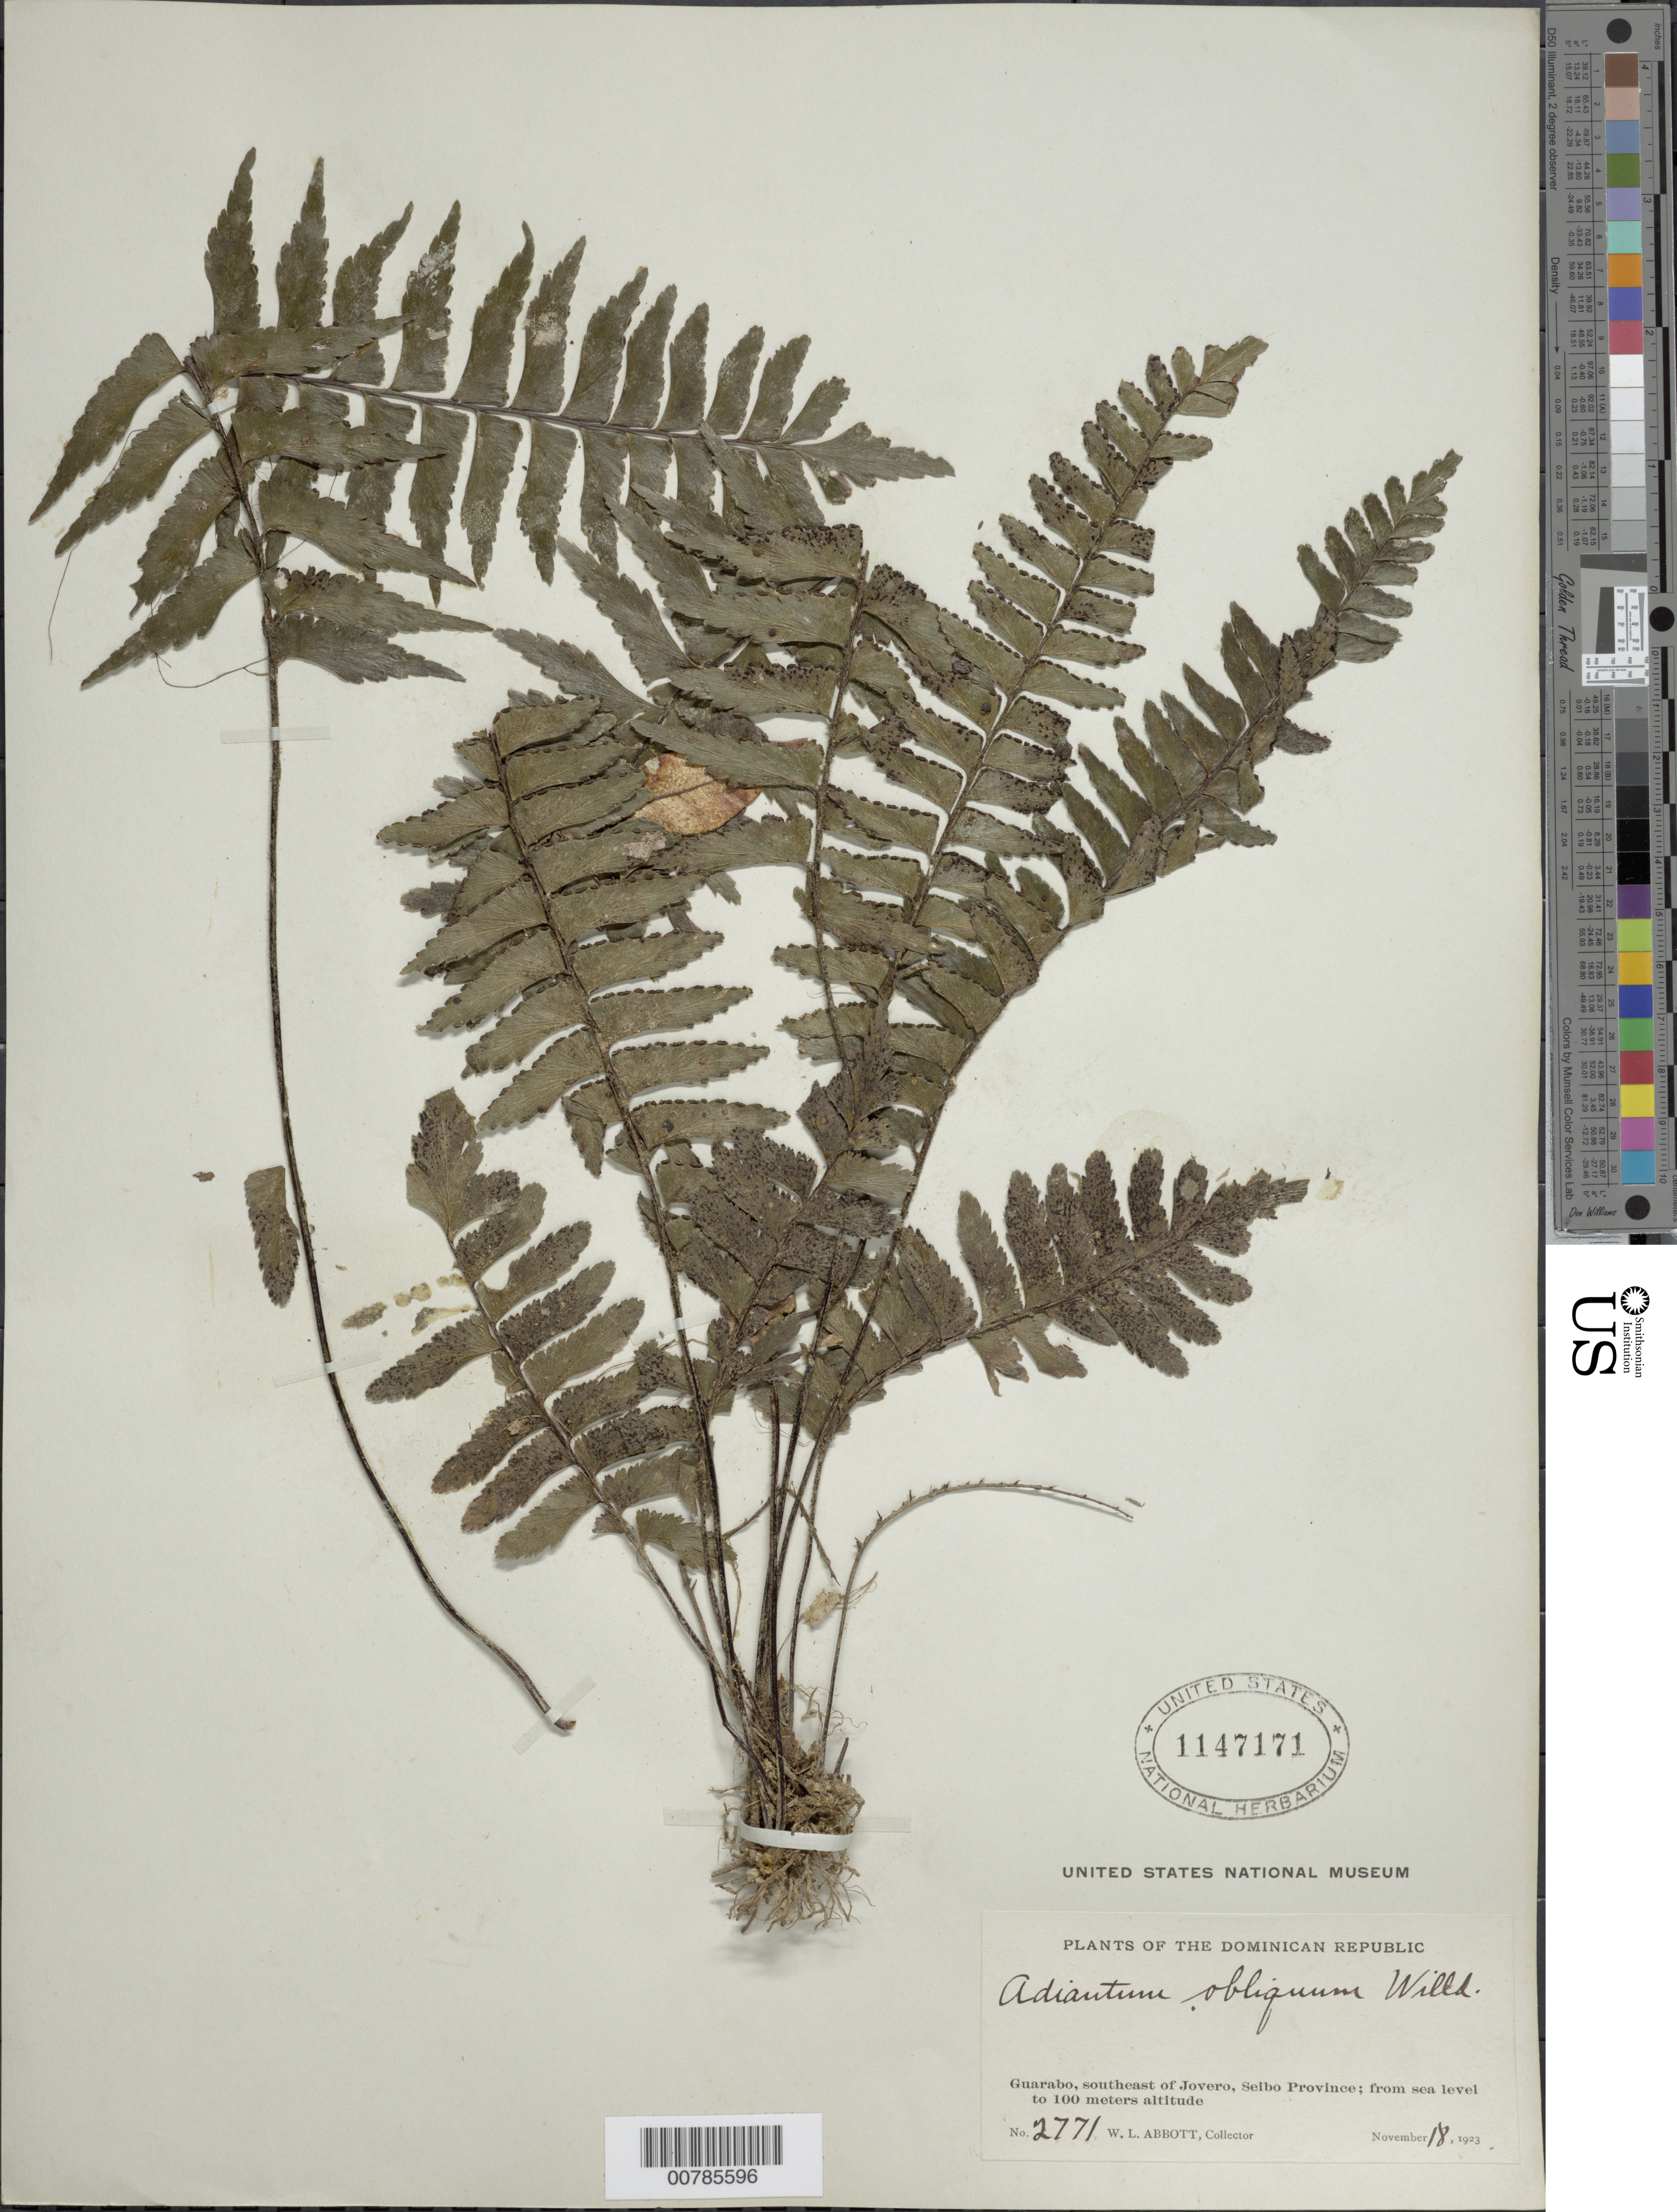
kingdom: Plantae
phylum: Tracheophyta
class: Polypodiopsida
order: Polypodiales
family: Pteridaceae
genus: Adiantum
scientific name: Adiantum obliquum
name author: Willd.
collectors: W. L. Abbott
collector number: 2771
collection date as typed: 18 Nov 1923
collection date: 1923-11-18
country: Dominican Republic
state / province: El Seibo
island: Hispaniola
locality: Guarabo, SE of Jovero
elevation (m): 0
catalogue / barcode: US 1147171